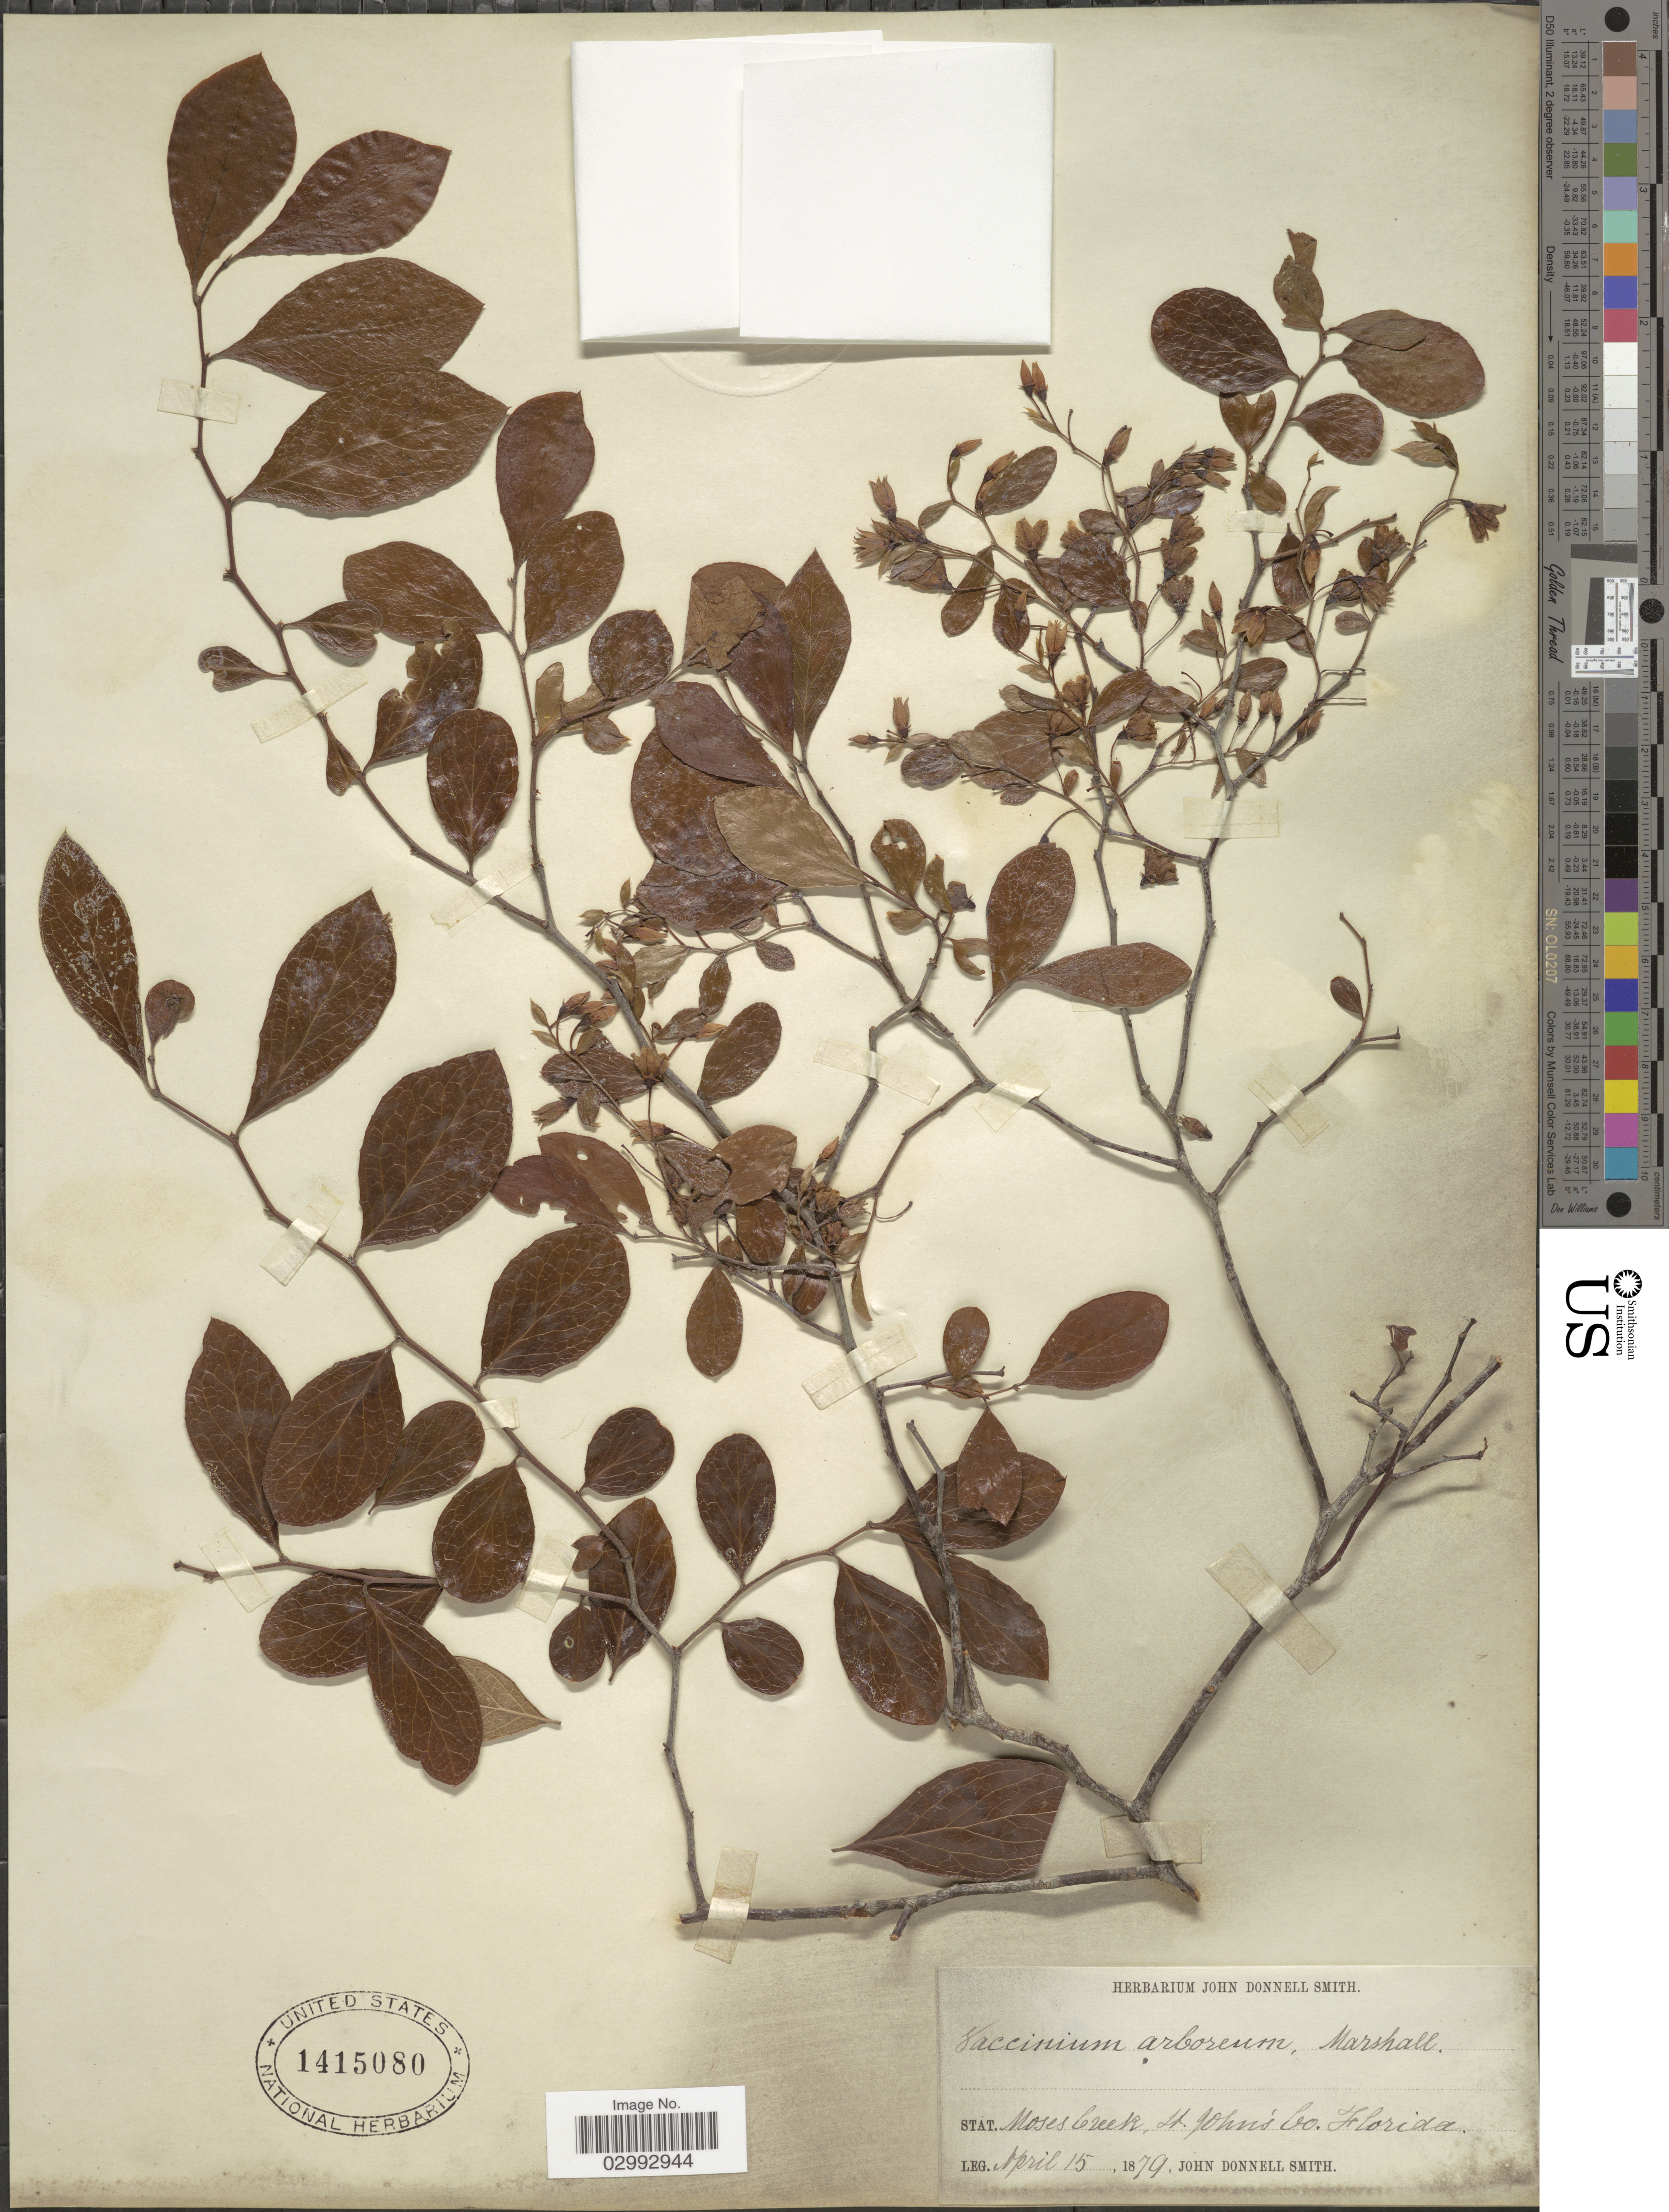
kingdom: Plantae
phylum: Tracheophyta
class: Magnoliopsida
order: Ericales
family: Ericaceae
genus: Batodendron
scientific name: Batodendron arboreum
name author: Nutt.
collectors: J. Donnell Smith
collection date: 1879-04-15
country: United States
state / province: Florida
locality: Stat. Moses Creek, St. John's Co.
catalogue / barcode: US 1415080